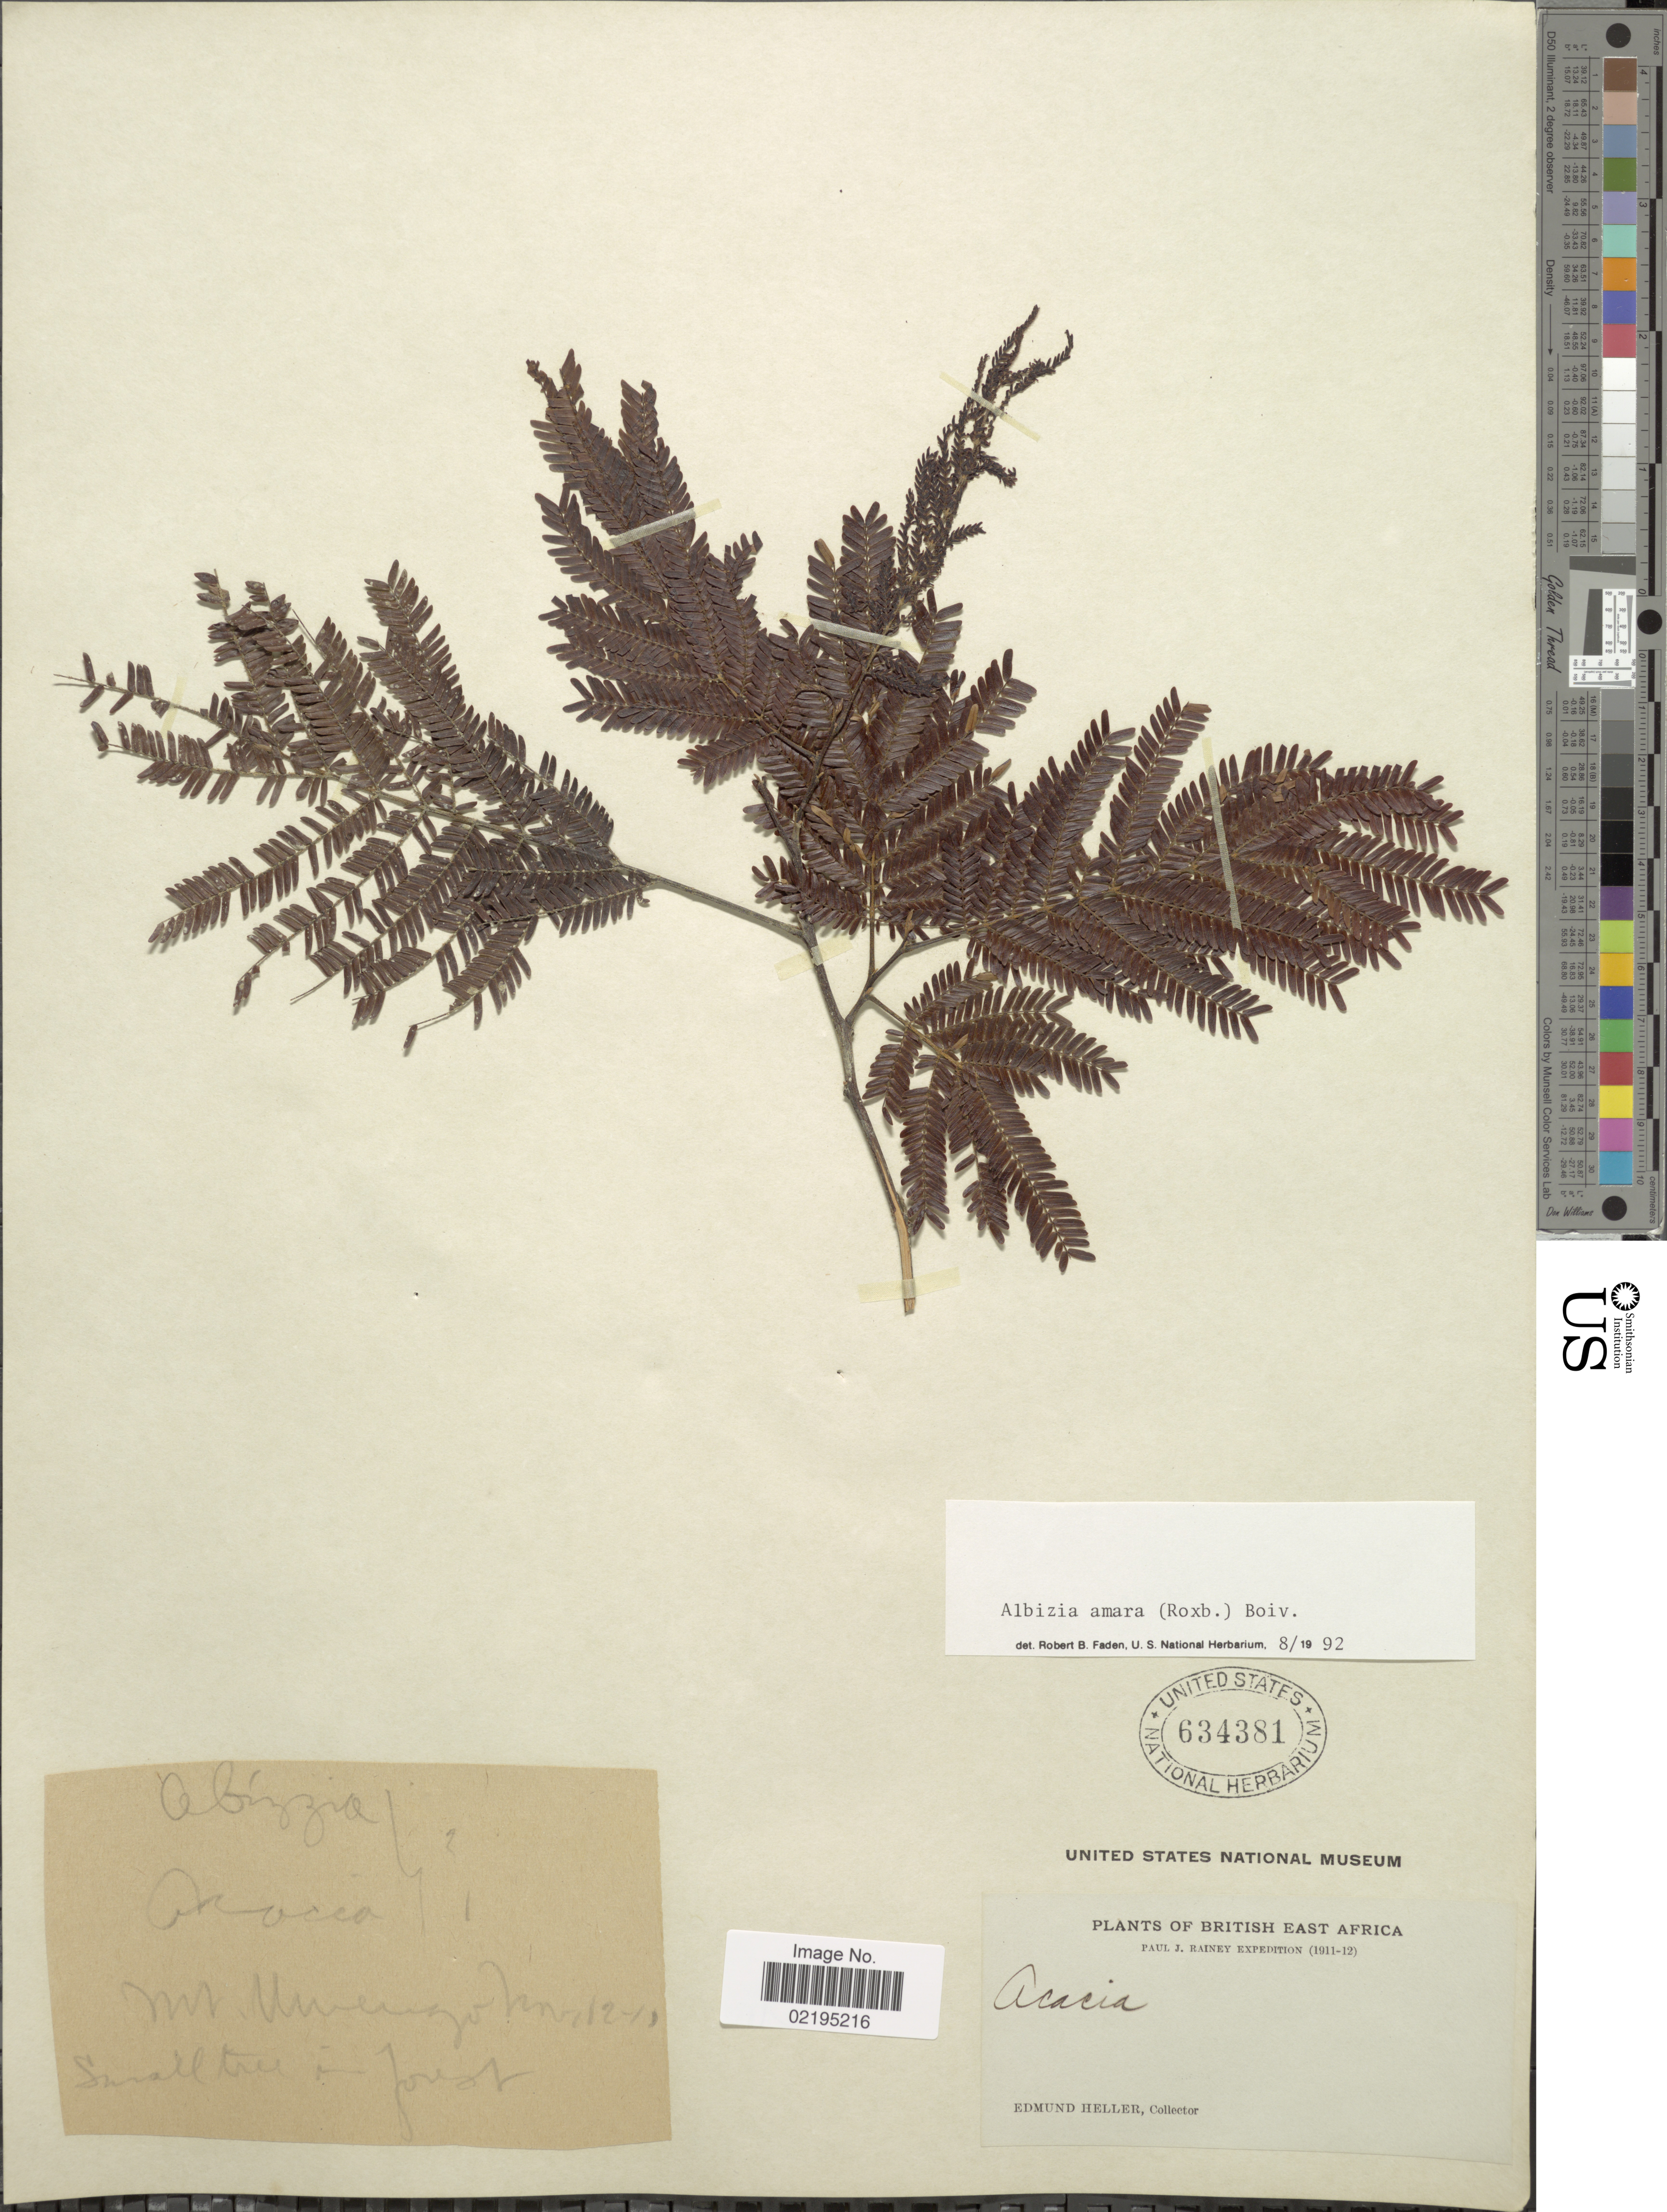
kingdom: Plantae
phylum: Tracheophyta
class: Magnoliopsida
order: Fabales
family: Fabaceae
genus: Albizia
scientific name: Albizia amara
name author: (Roxb.) Boivin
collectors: E. Heller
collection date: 1911/1912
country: Uganda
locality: British East Africa, Mt. Umengo [interpreted]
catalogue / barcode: US 634381